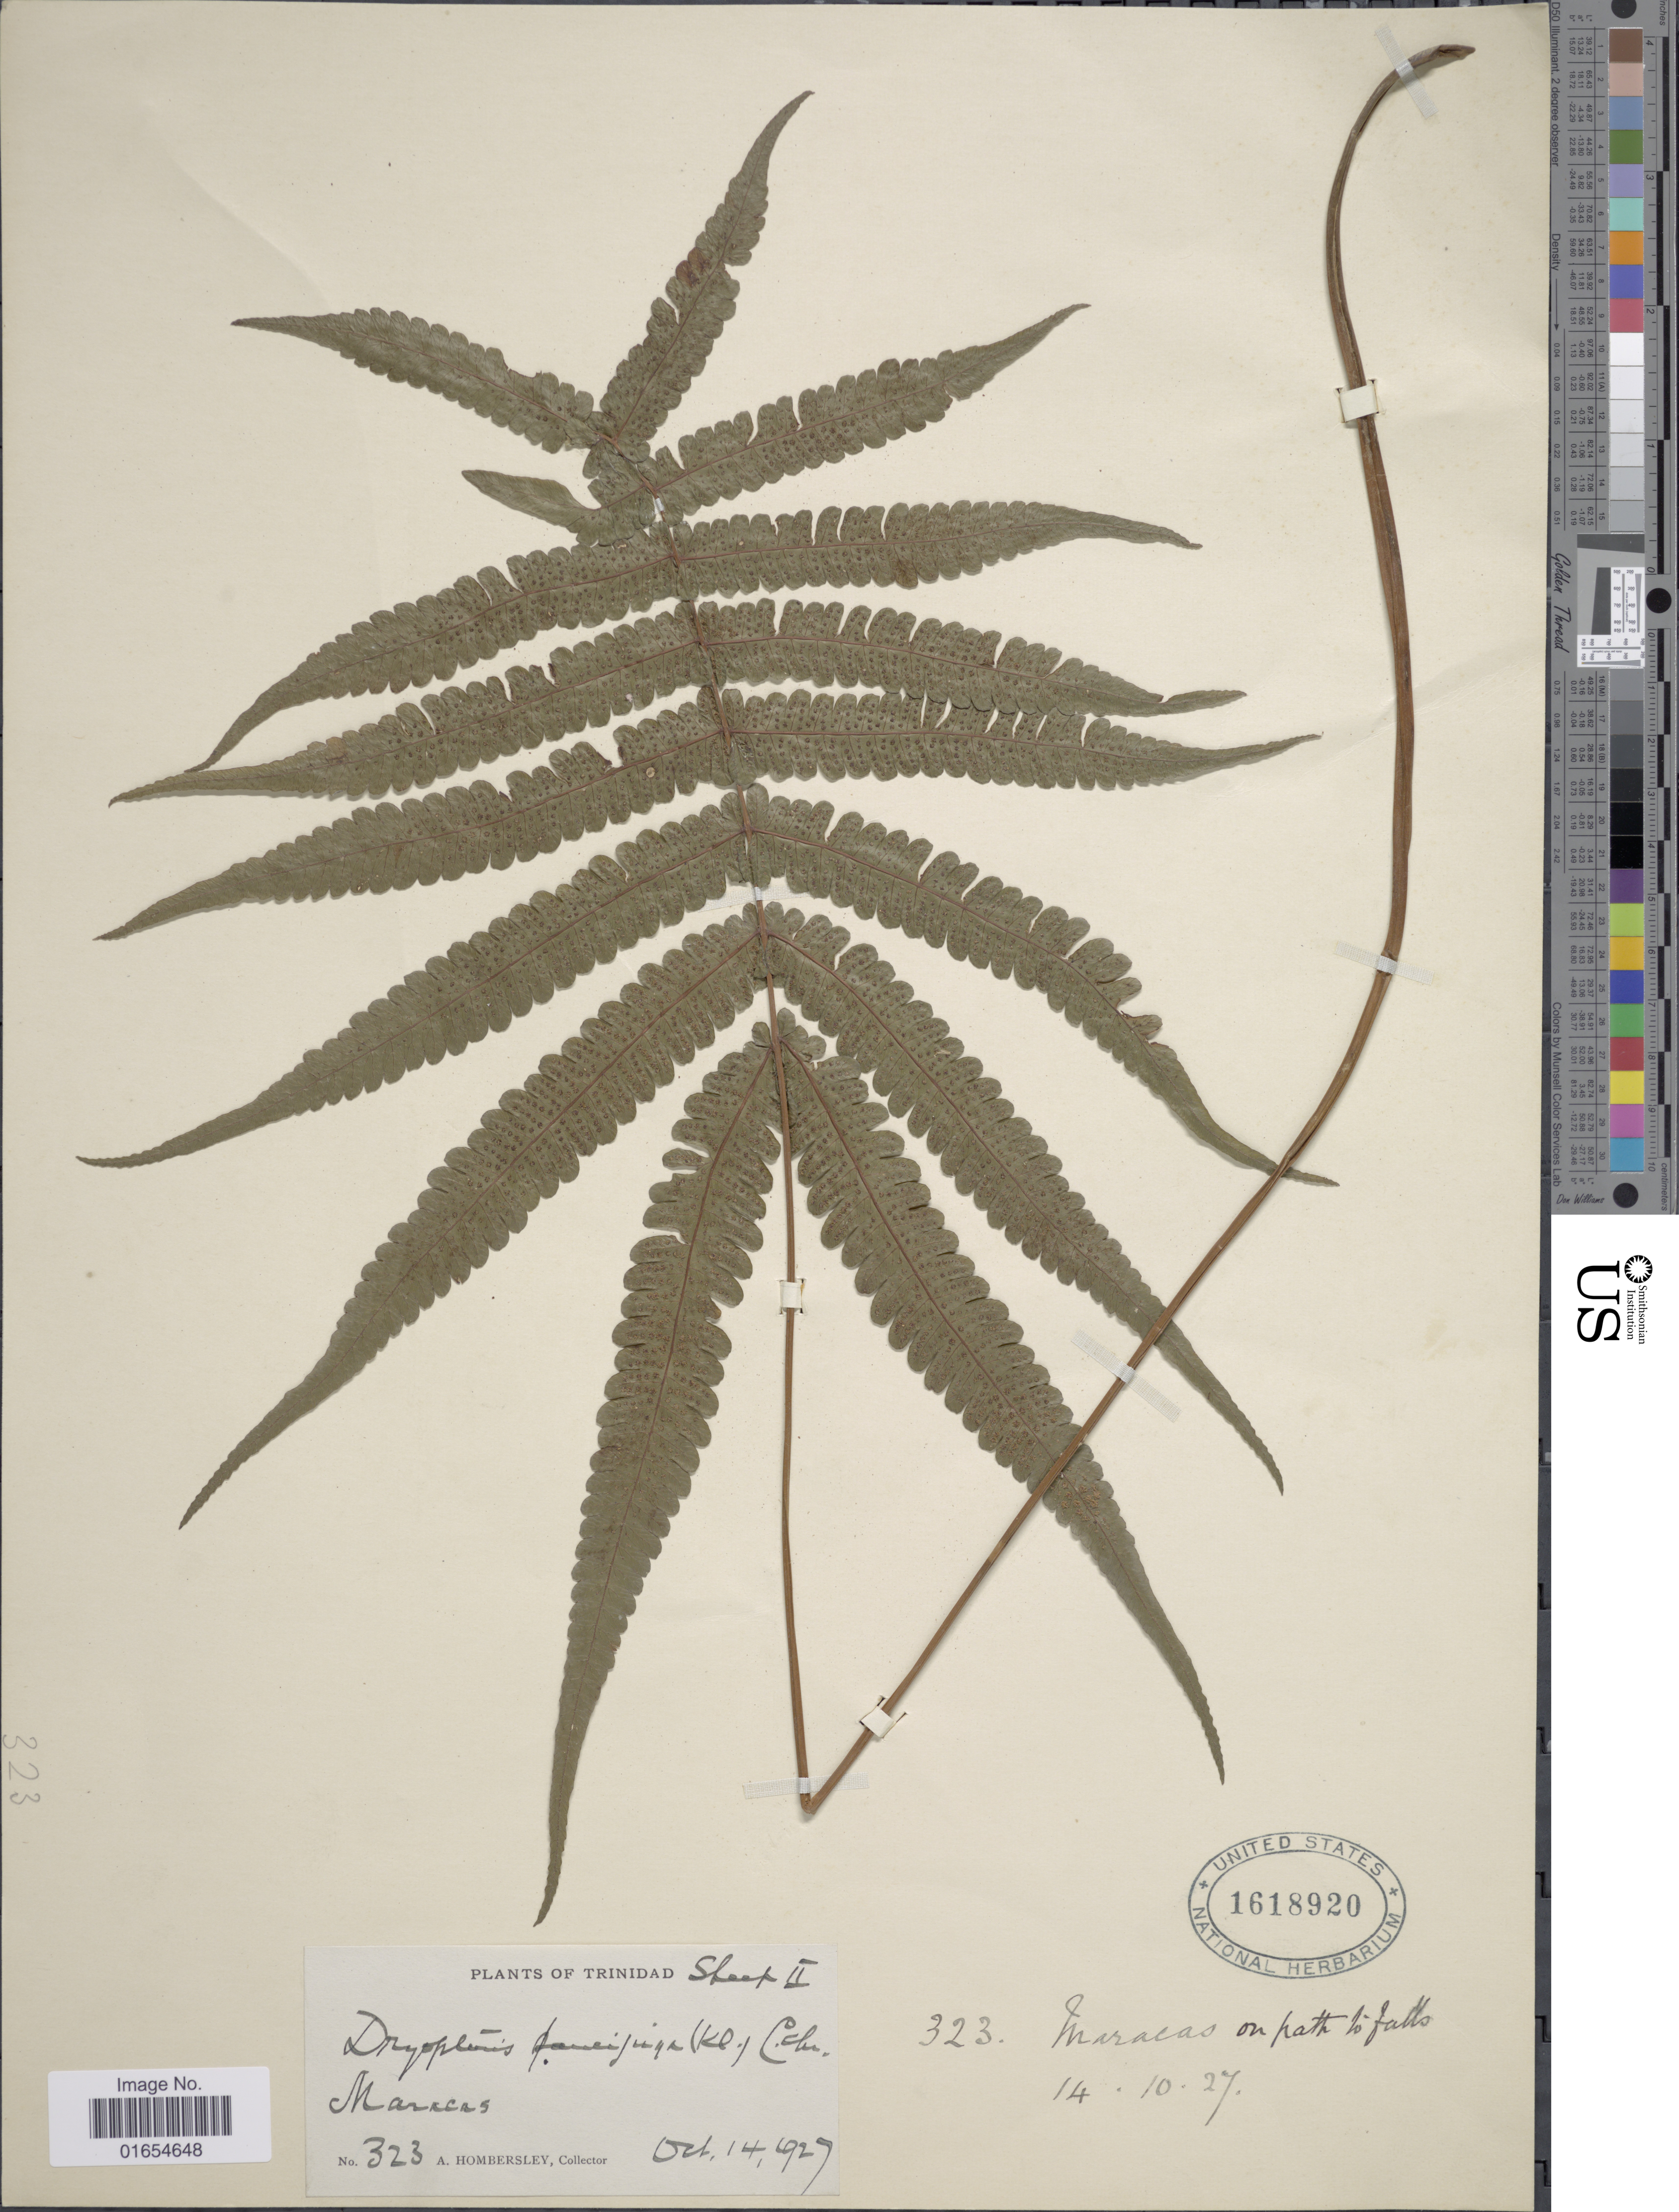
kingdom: Plantae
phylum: Tracheophyta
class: Polypodiopsida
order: Polypodiales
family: Thelypteridaceae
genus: Goniopteris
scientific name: Goniopteris paucijuga (Klotzsch) comb. nov., ined 2015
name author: (Klotzsch)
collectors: A. Hombersley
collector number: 323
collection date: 1927-10-14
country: Trinidad and Tobago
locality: Maracas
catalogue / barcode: US 1618920